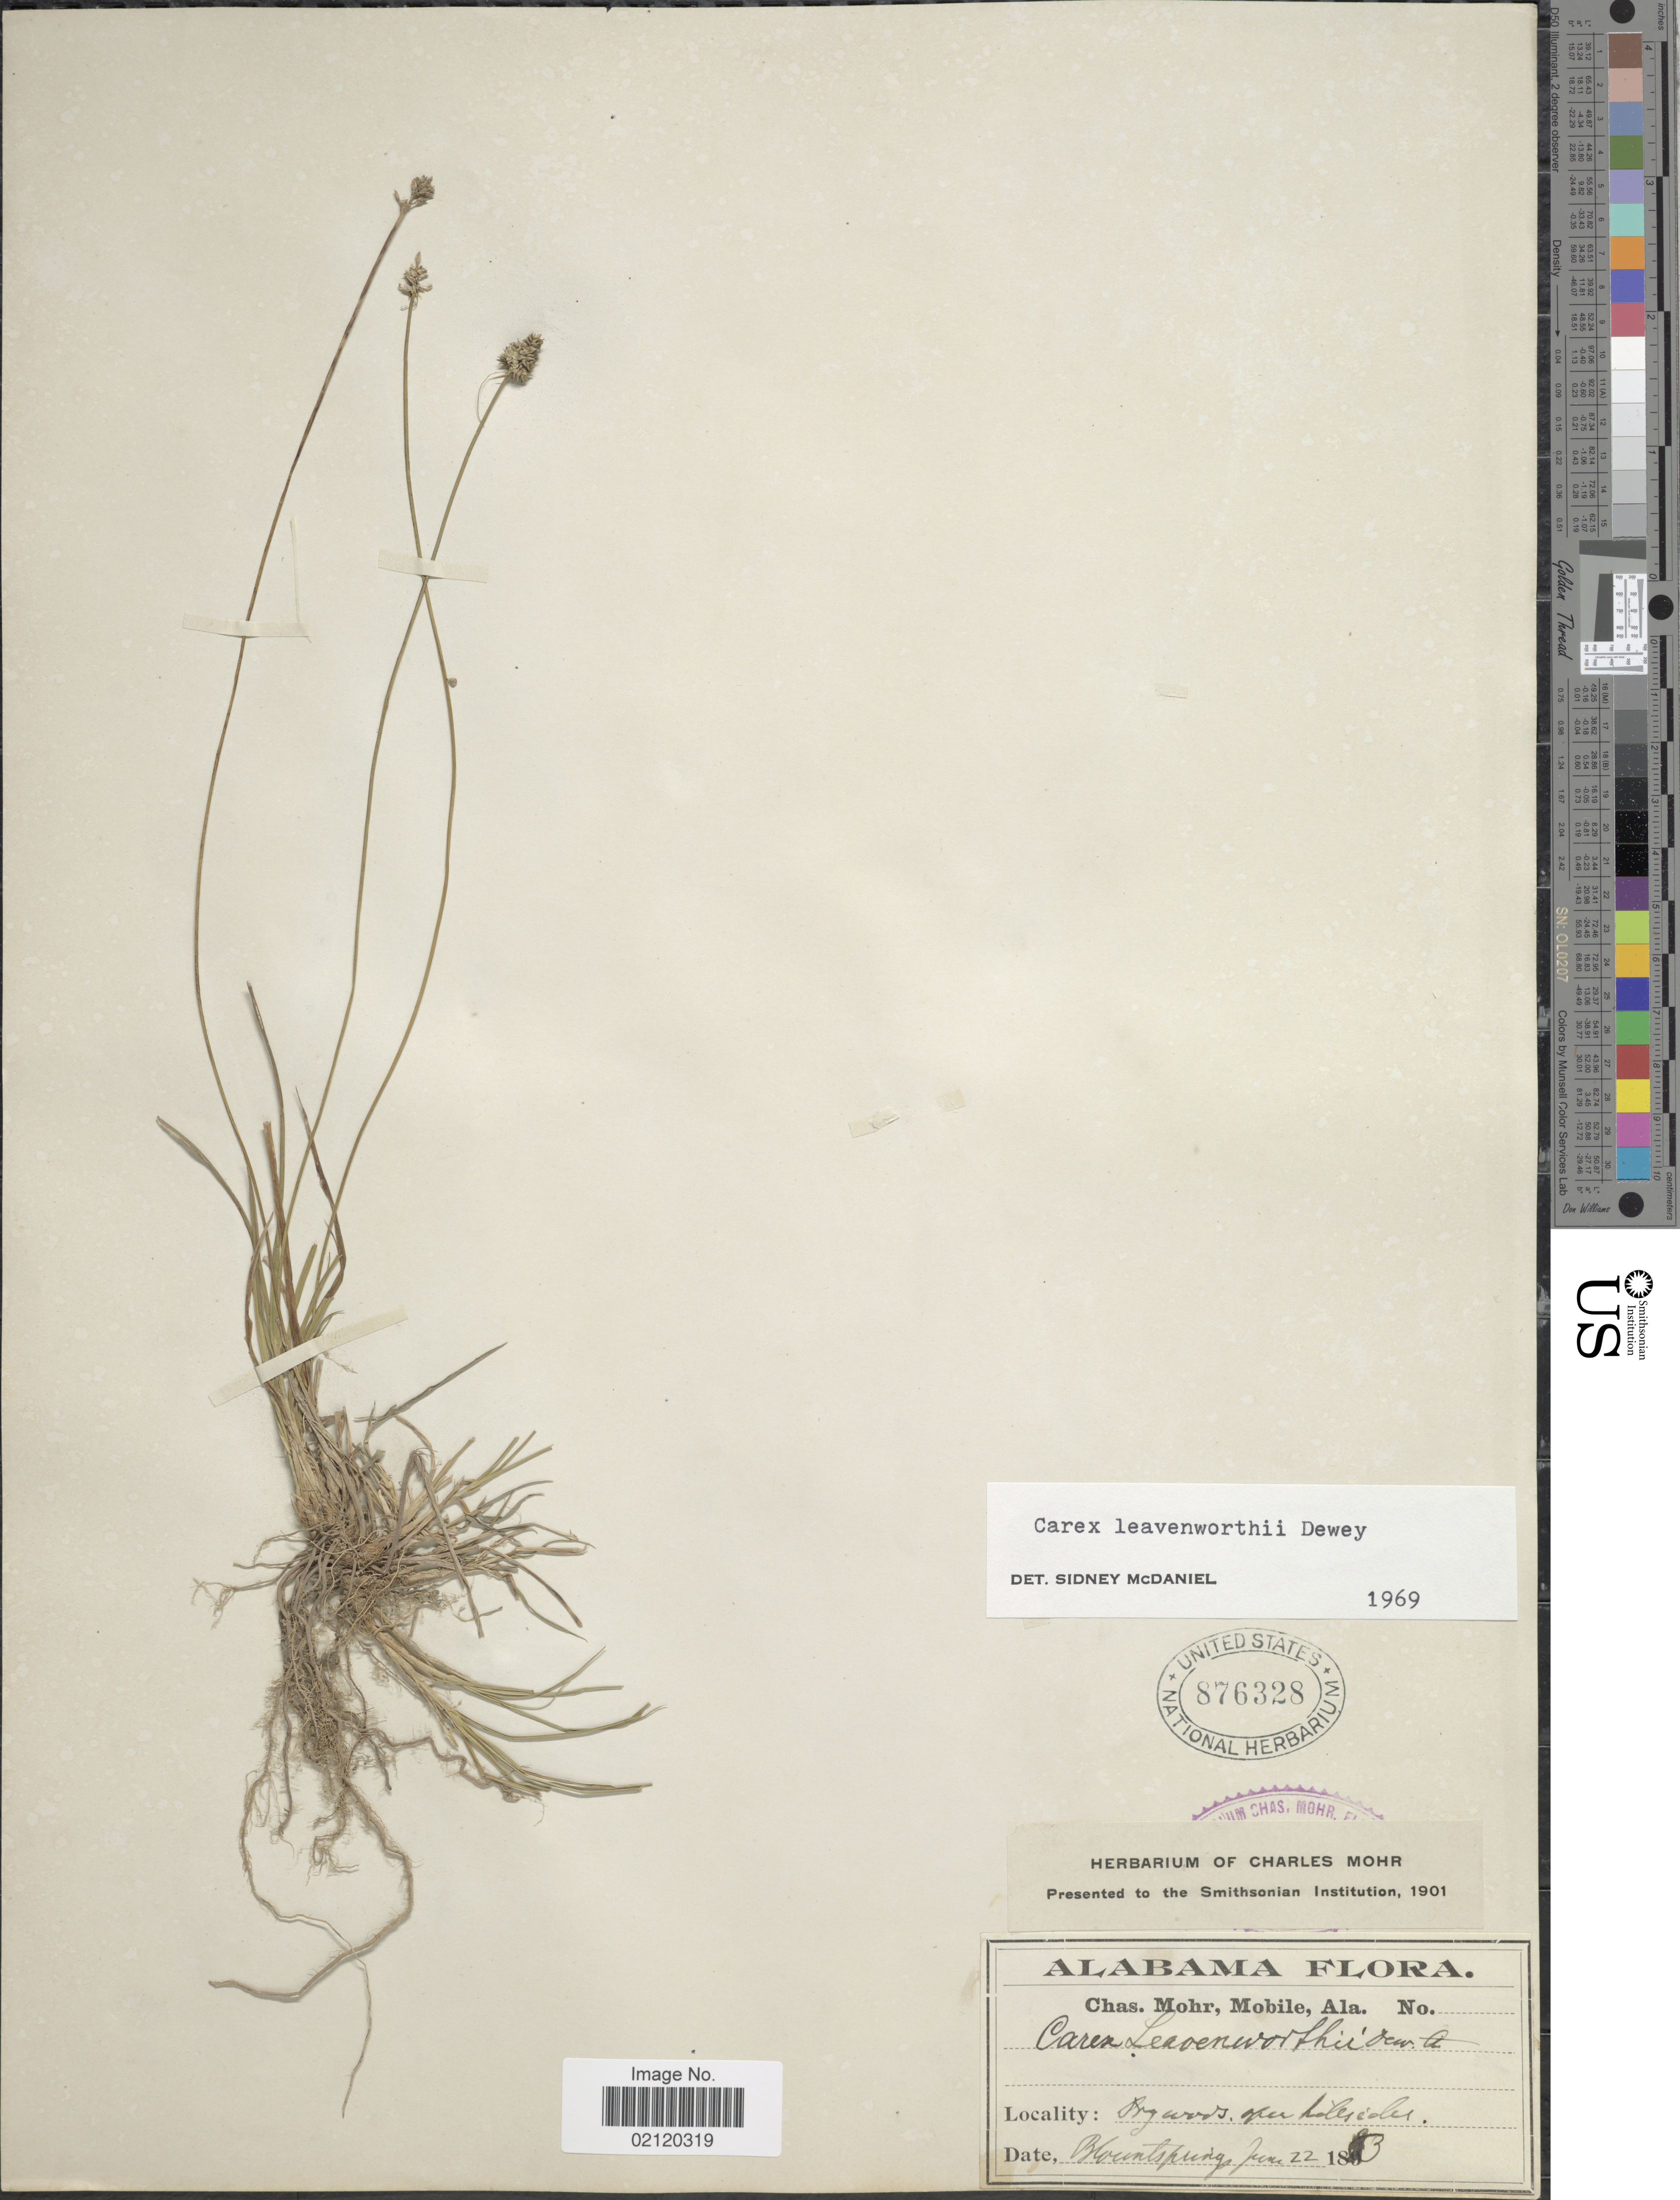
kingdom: Plantae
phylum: Tracheophyta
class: Liliopsida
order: Poales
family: Cyperaceae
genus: Carex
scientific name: Carex leavenworthii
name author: Dewey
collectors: C. T. Mohr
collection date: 1883-06-22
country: United States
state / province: Alabama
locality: Blount Springs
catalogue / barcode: US 876328